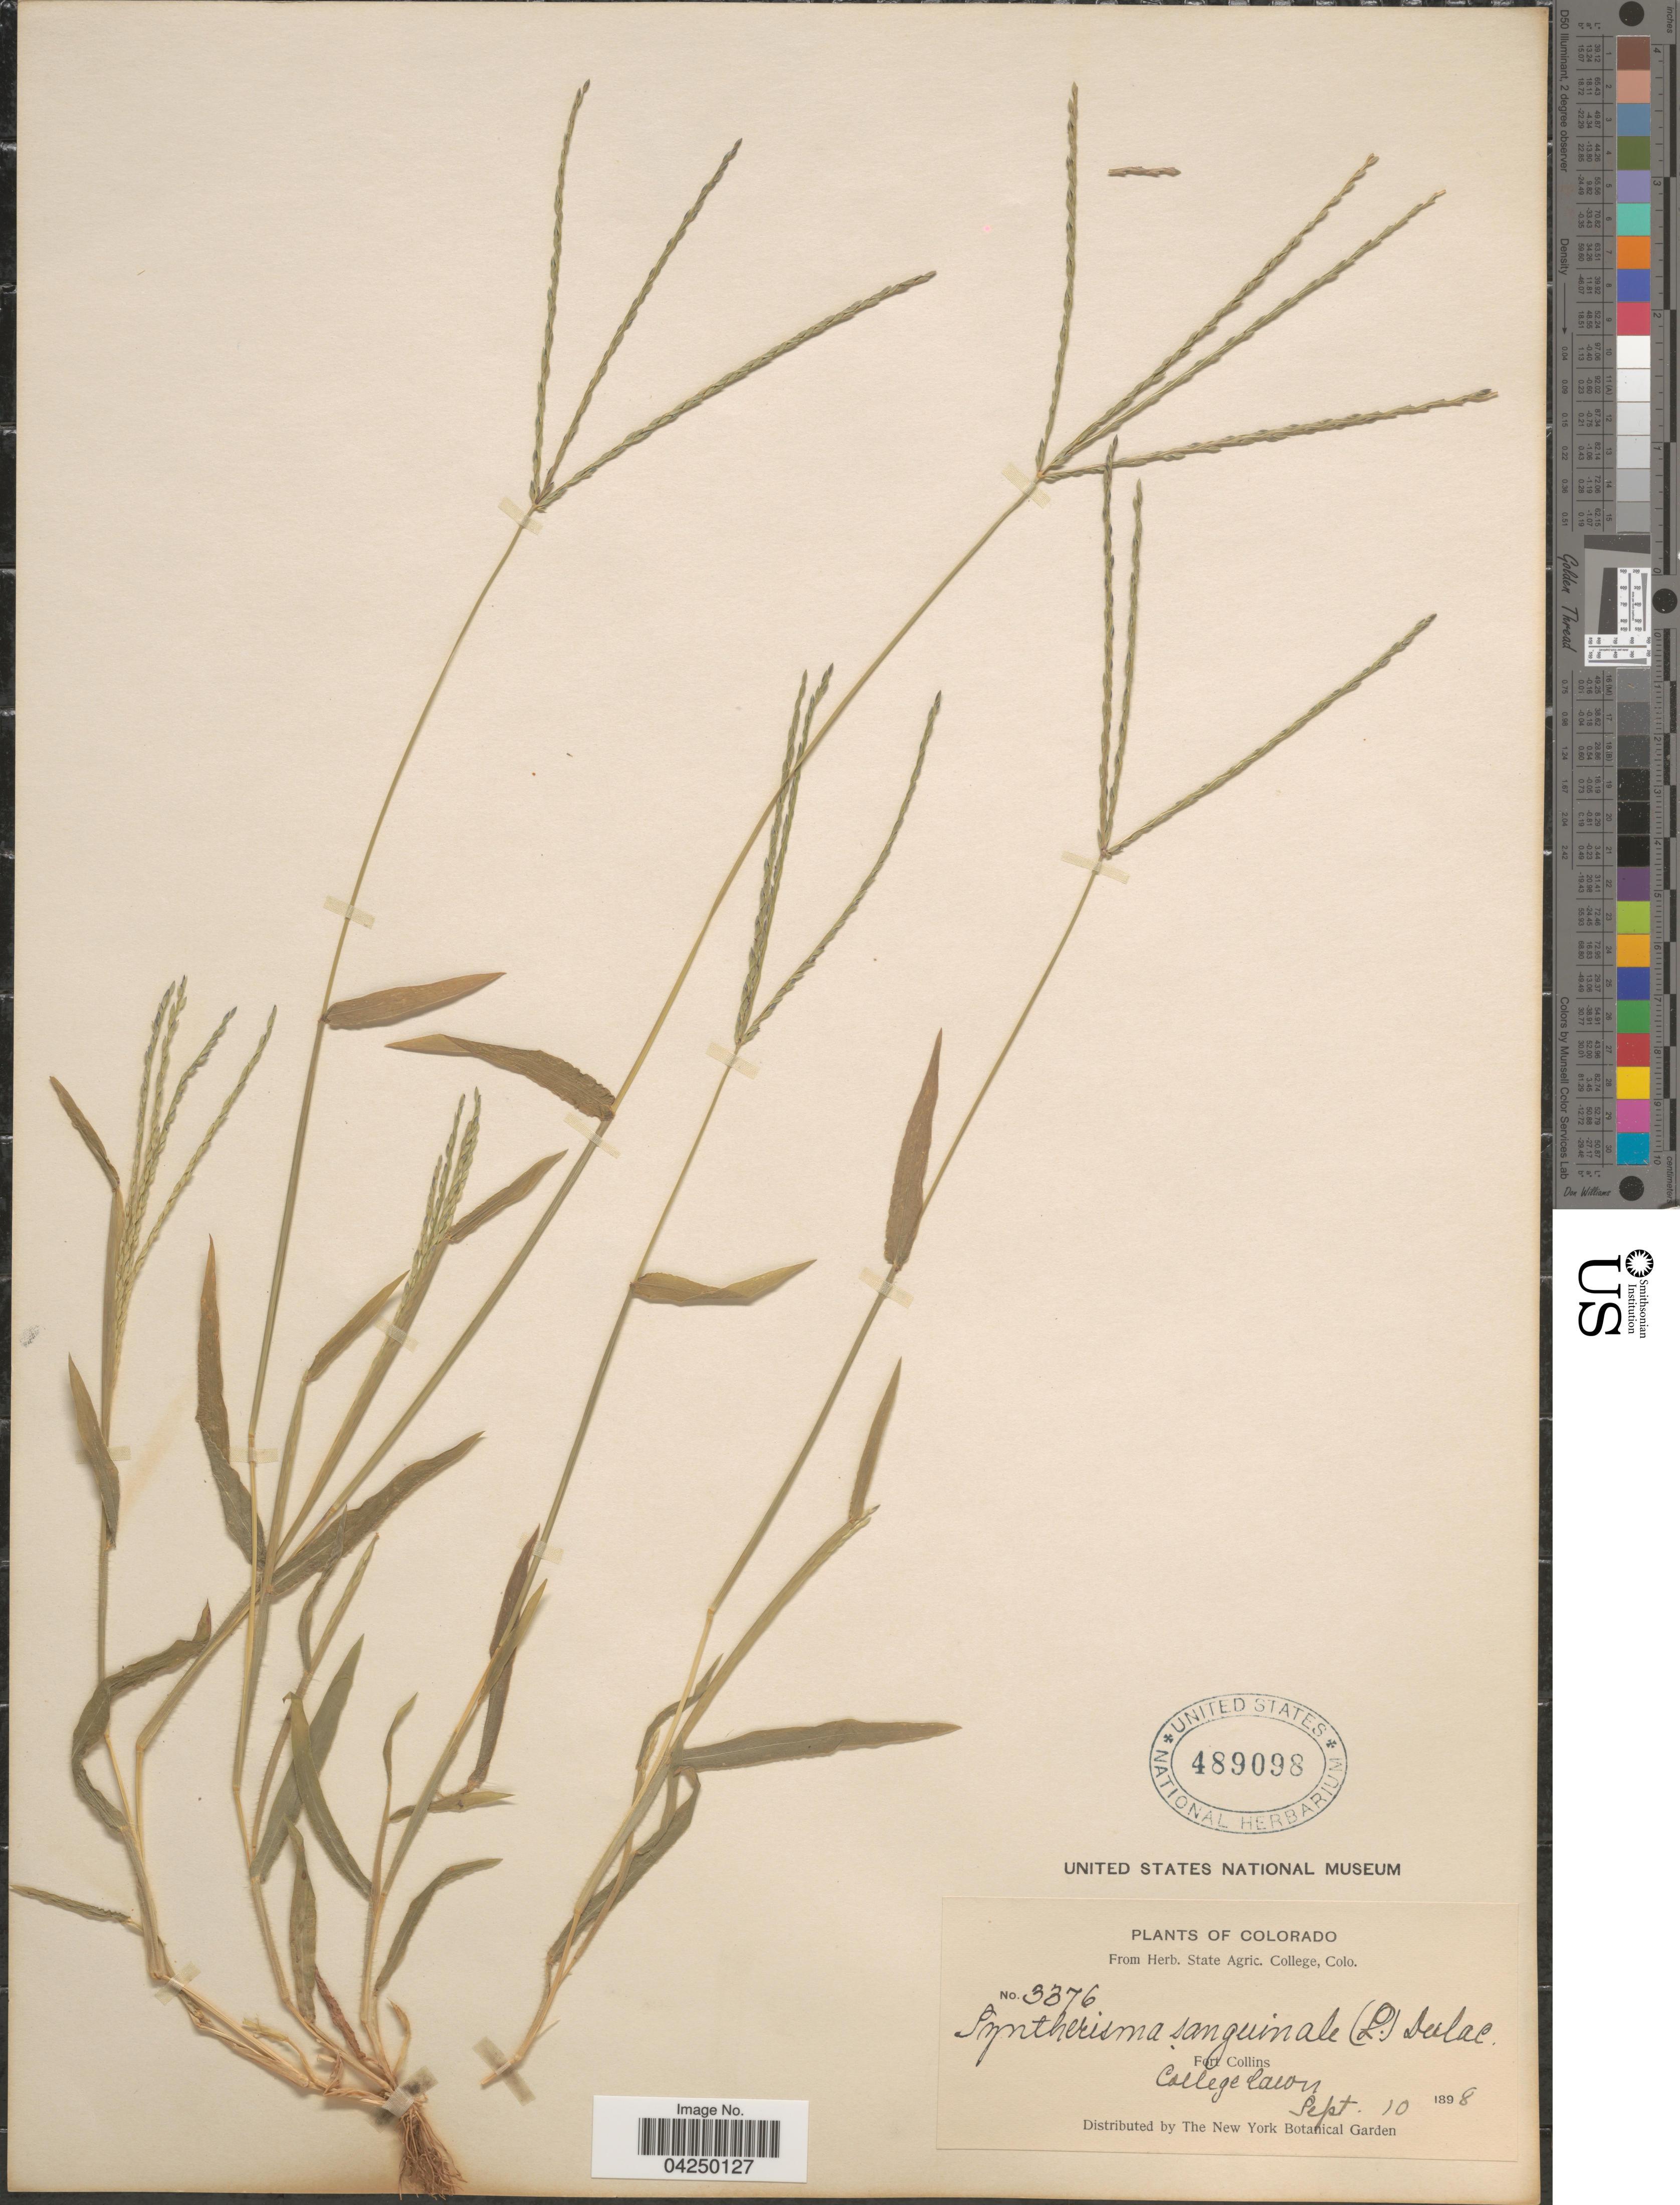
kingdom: Plantae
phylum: Tracheophyta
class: Liliopsida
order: Poales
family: Poaceae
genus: Digitaria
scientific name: Digitaria sanguinalis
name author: (L.) Scop.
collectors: ex herb. State Agric. College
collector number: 3376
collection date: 1898-09-10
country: United States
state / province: Colorado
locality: Fort Collins. College lawn.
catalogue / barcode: US 489098